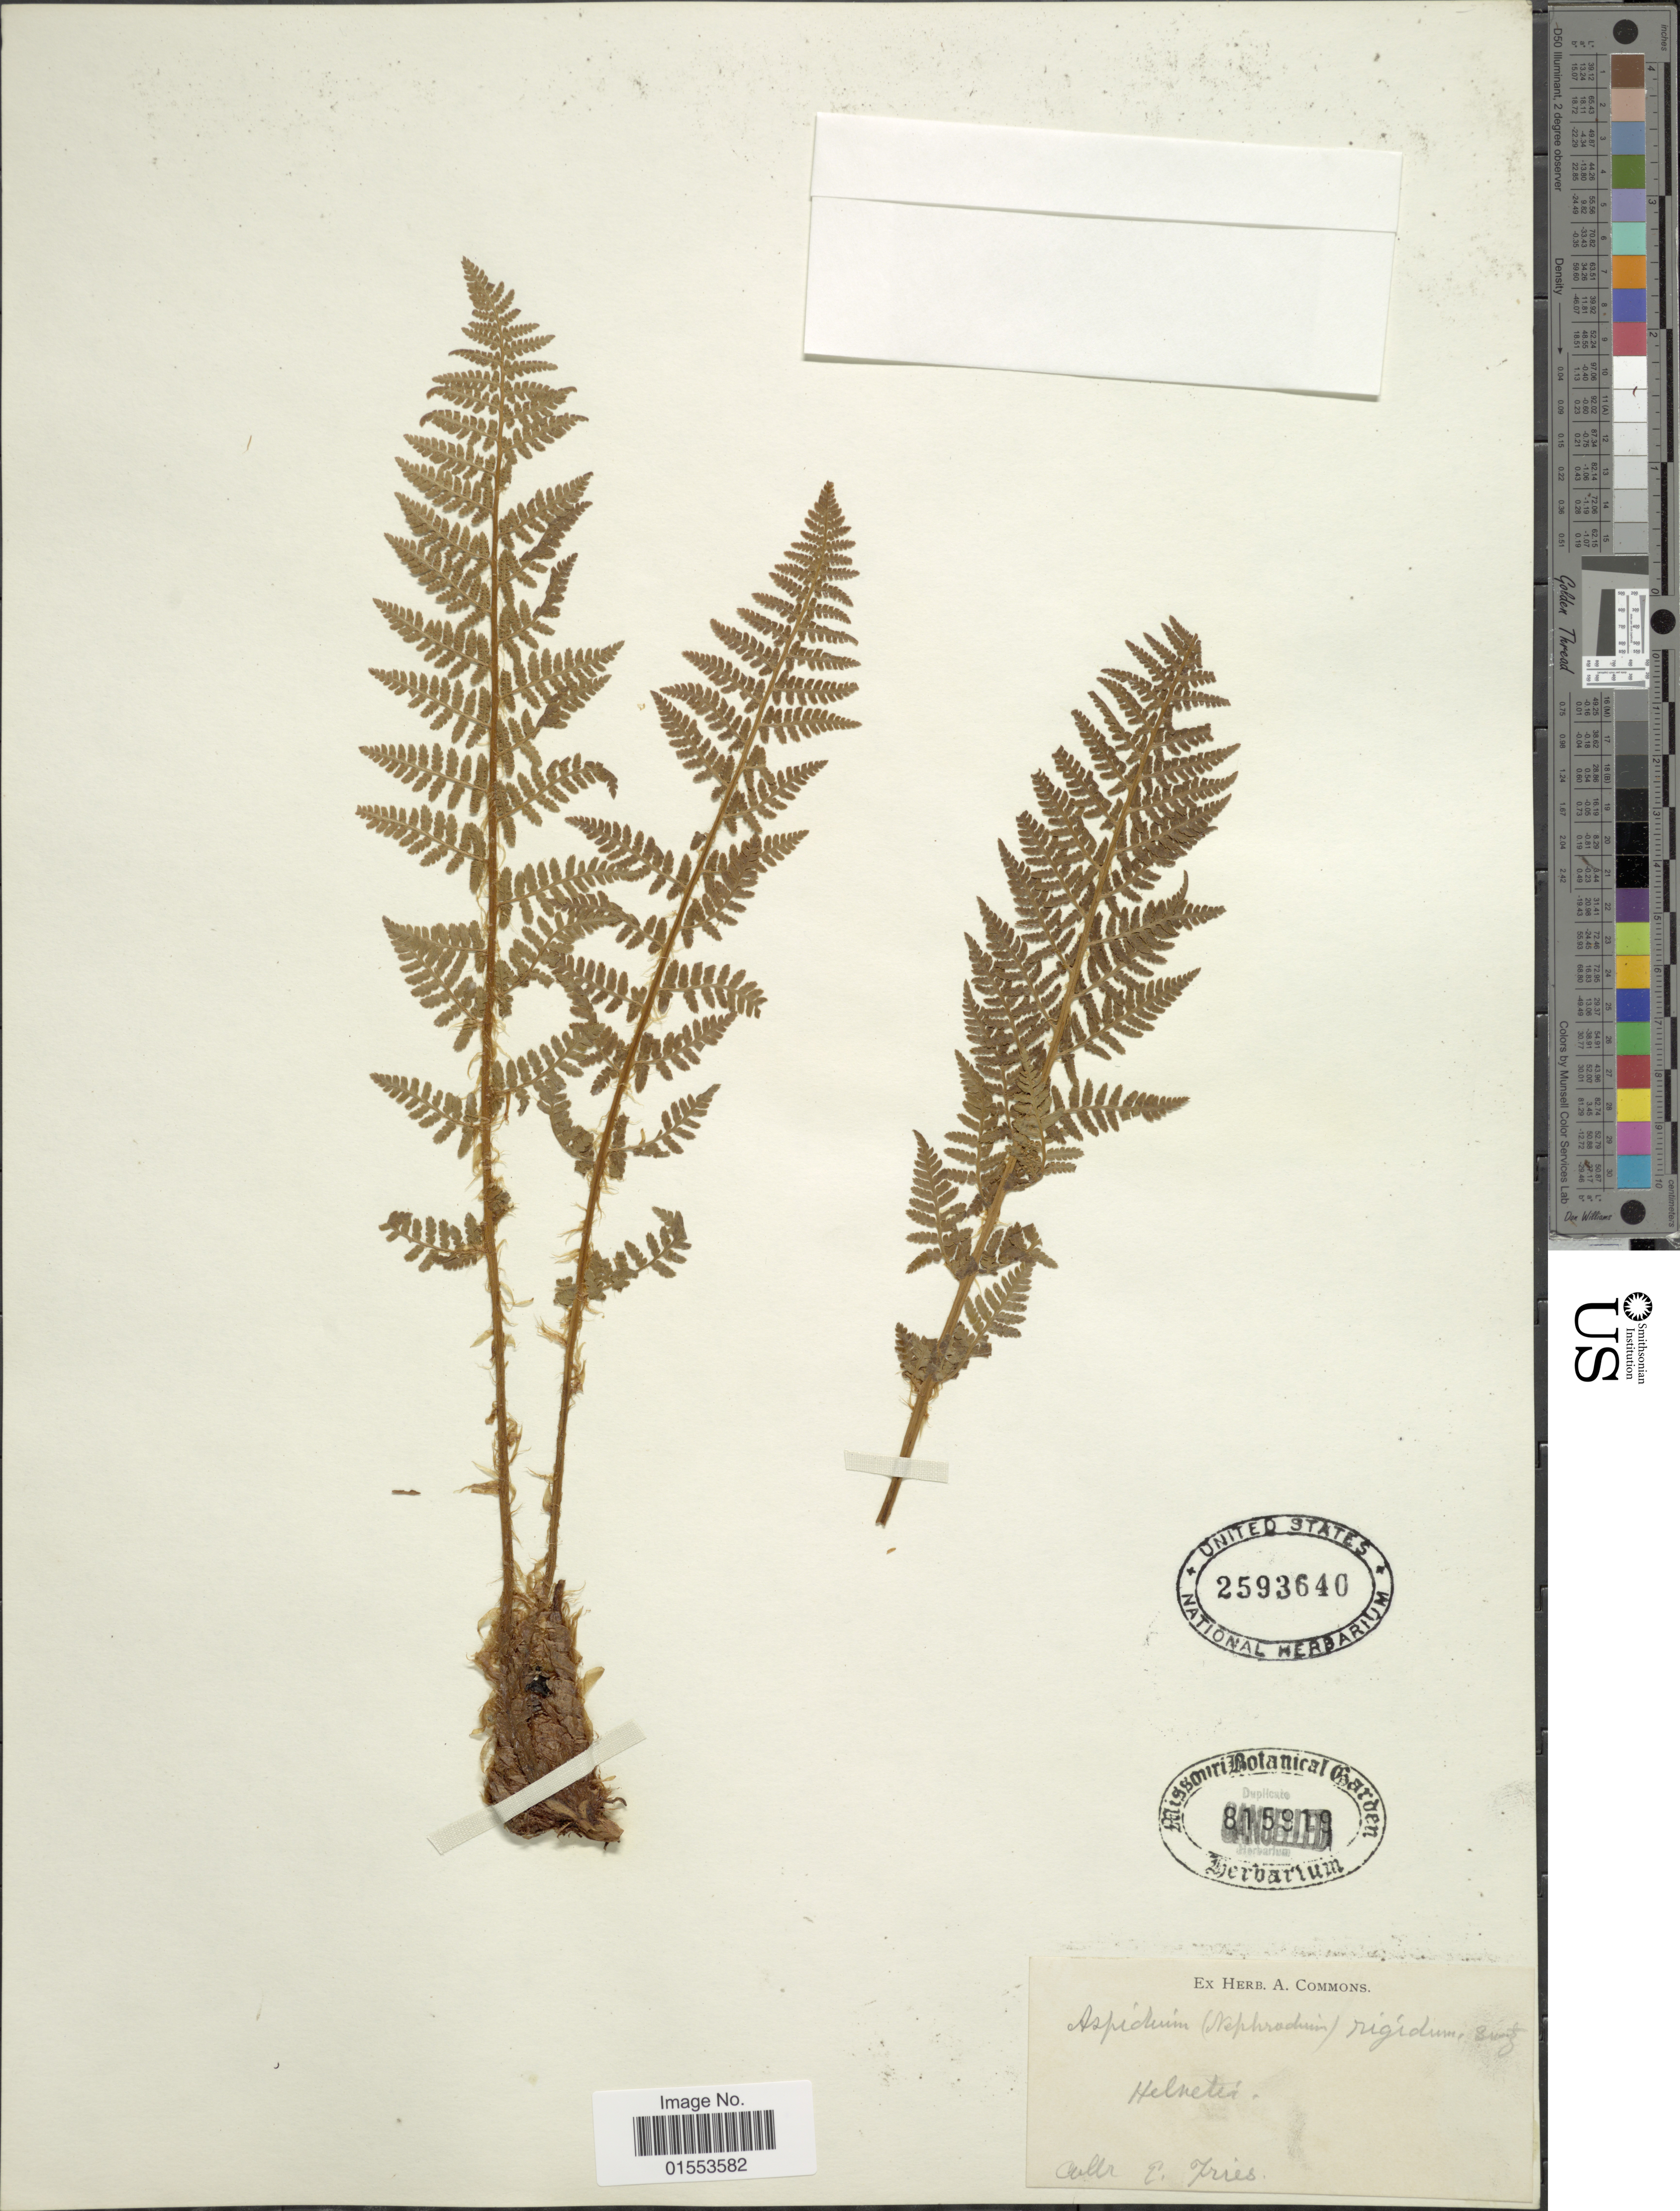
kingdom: Plantae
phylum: Tracheophyta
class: Polypodiopsida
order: Polypodiales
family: Dryopteridaceae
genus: Dryopteris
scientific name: Dryopteris rigida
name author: Underw.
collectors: E. M. Fries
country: Switzerland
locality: Helvetia.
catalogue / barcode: US 2593640